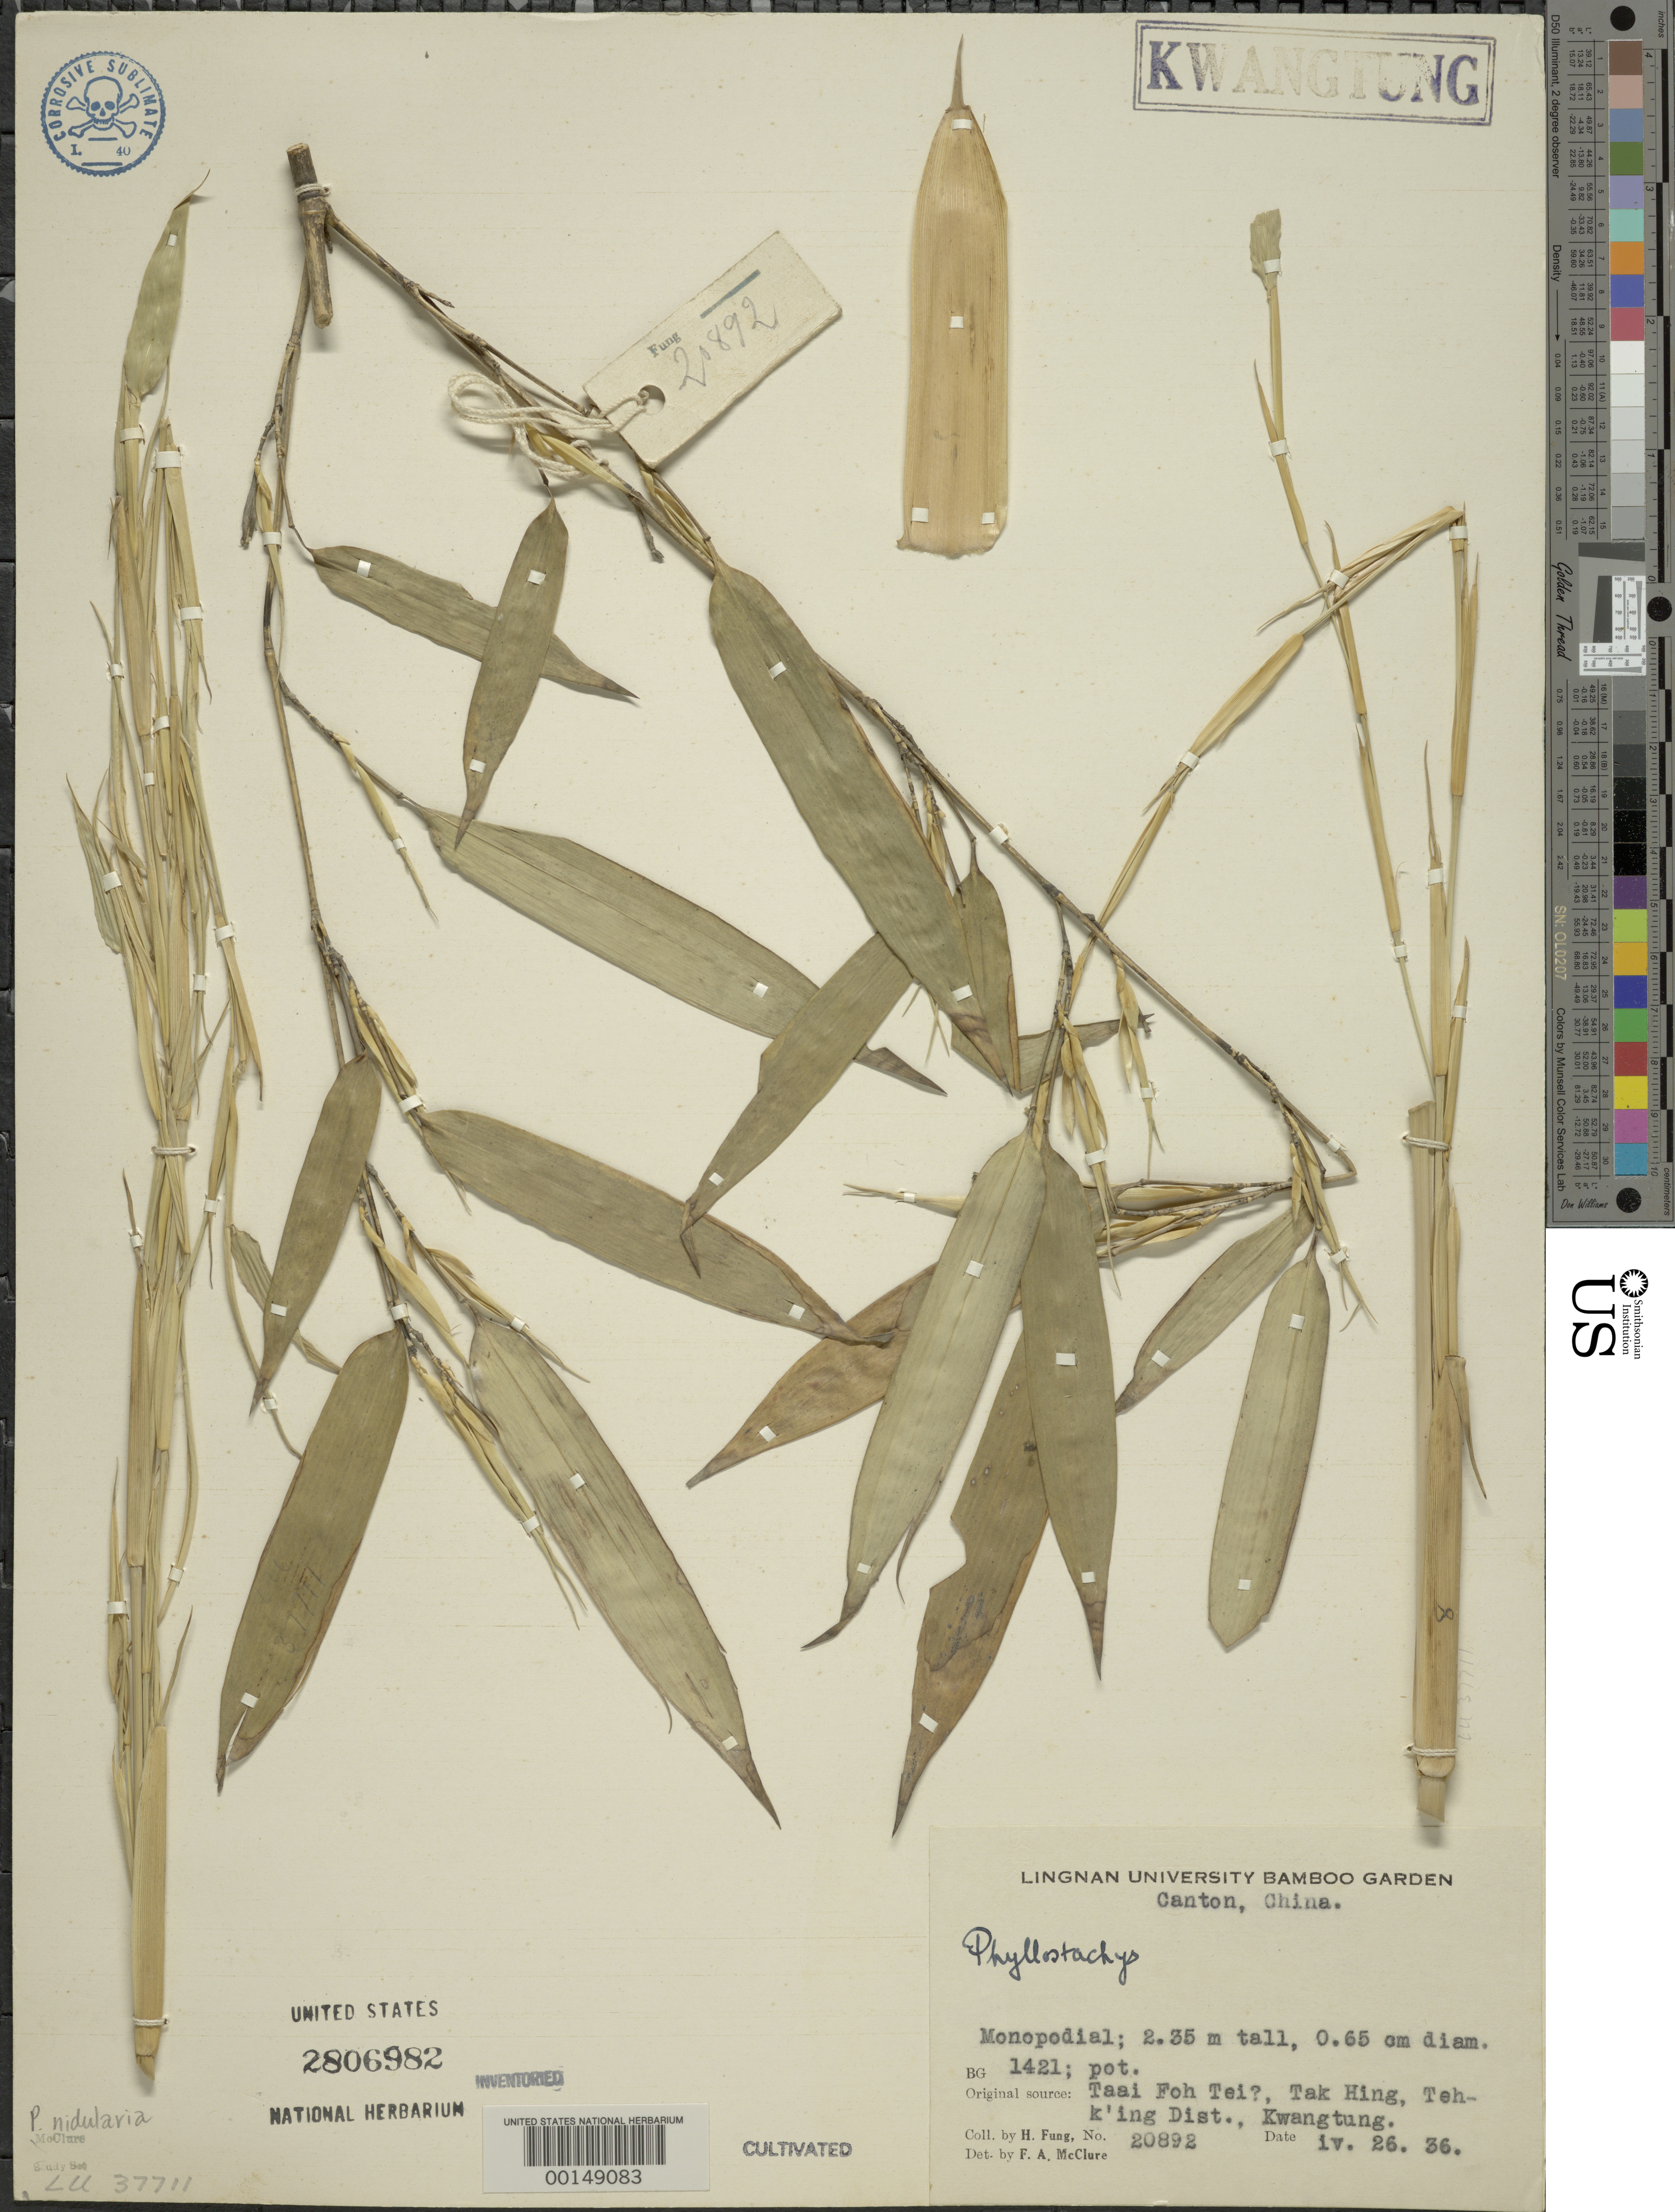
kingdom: Plantae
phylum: Tracheophyta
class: Liliopsida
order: Poales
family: Poaceae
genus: Phyllostachys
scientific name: Phyllostachys nidularia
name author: Munro ex Fenzi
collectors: H. L. Fung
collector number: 20892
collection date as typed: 26 Apr 1936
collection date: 1936-04-26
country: China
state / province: Guangdong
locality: Teh k'ing, tak hing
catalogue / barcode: US 2806982